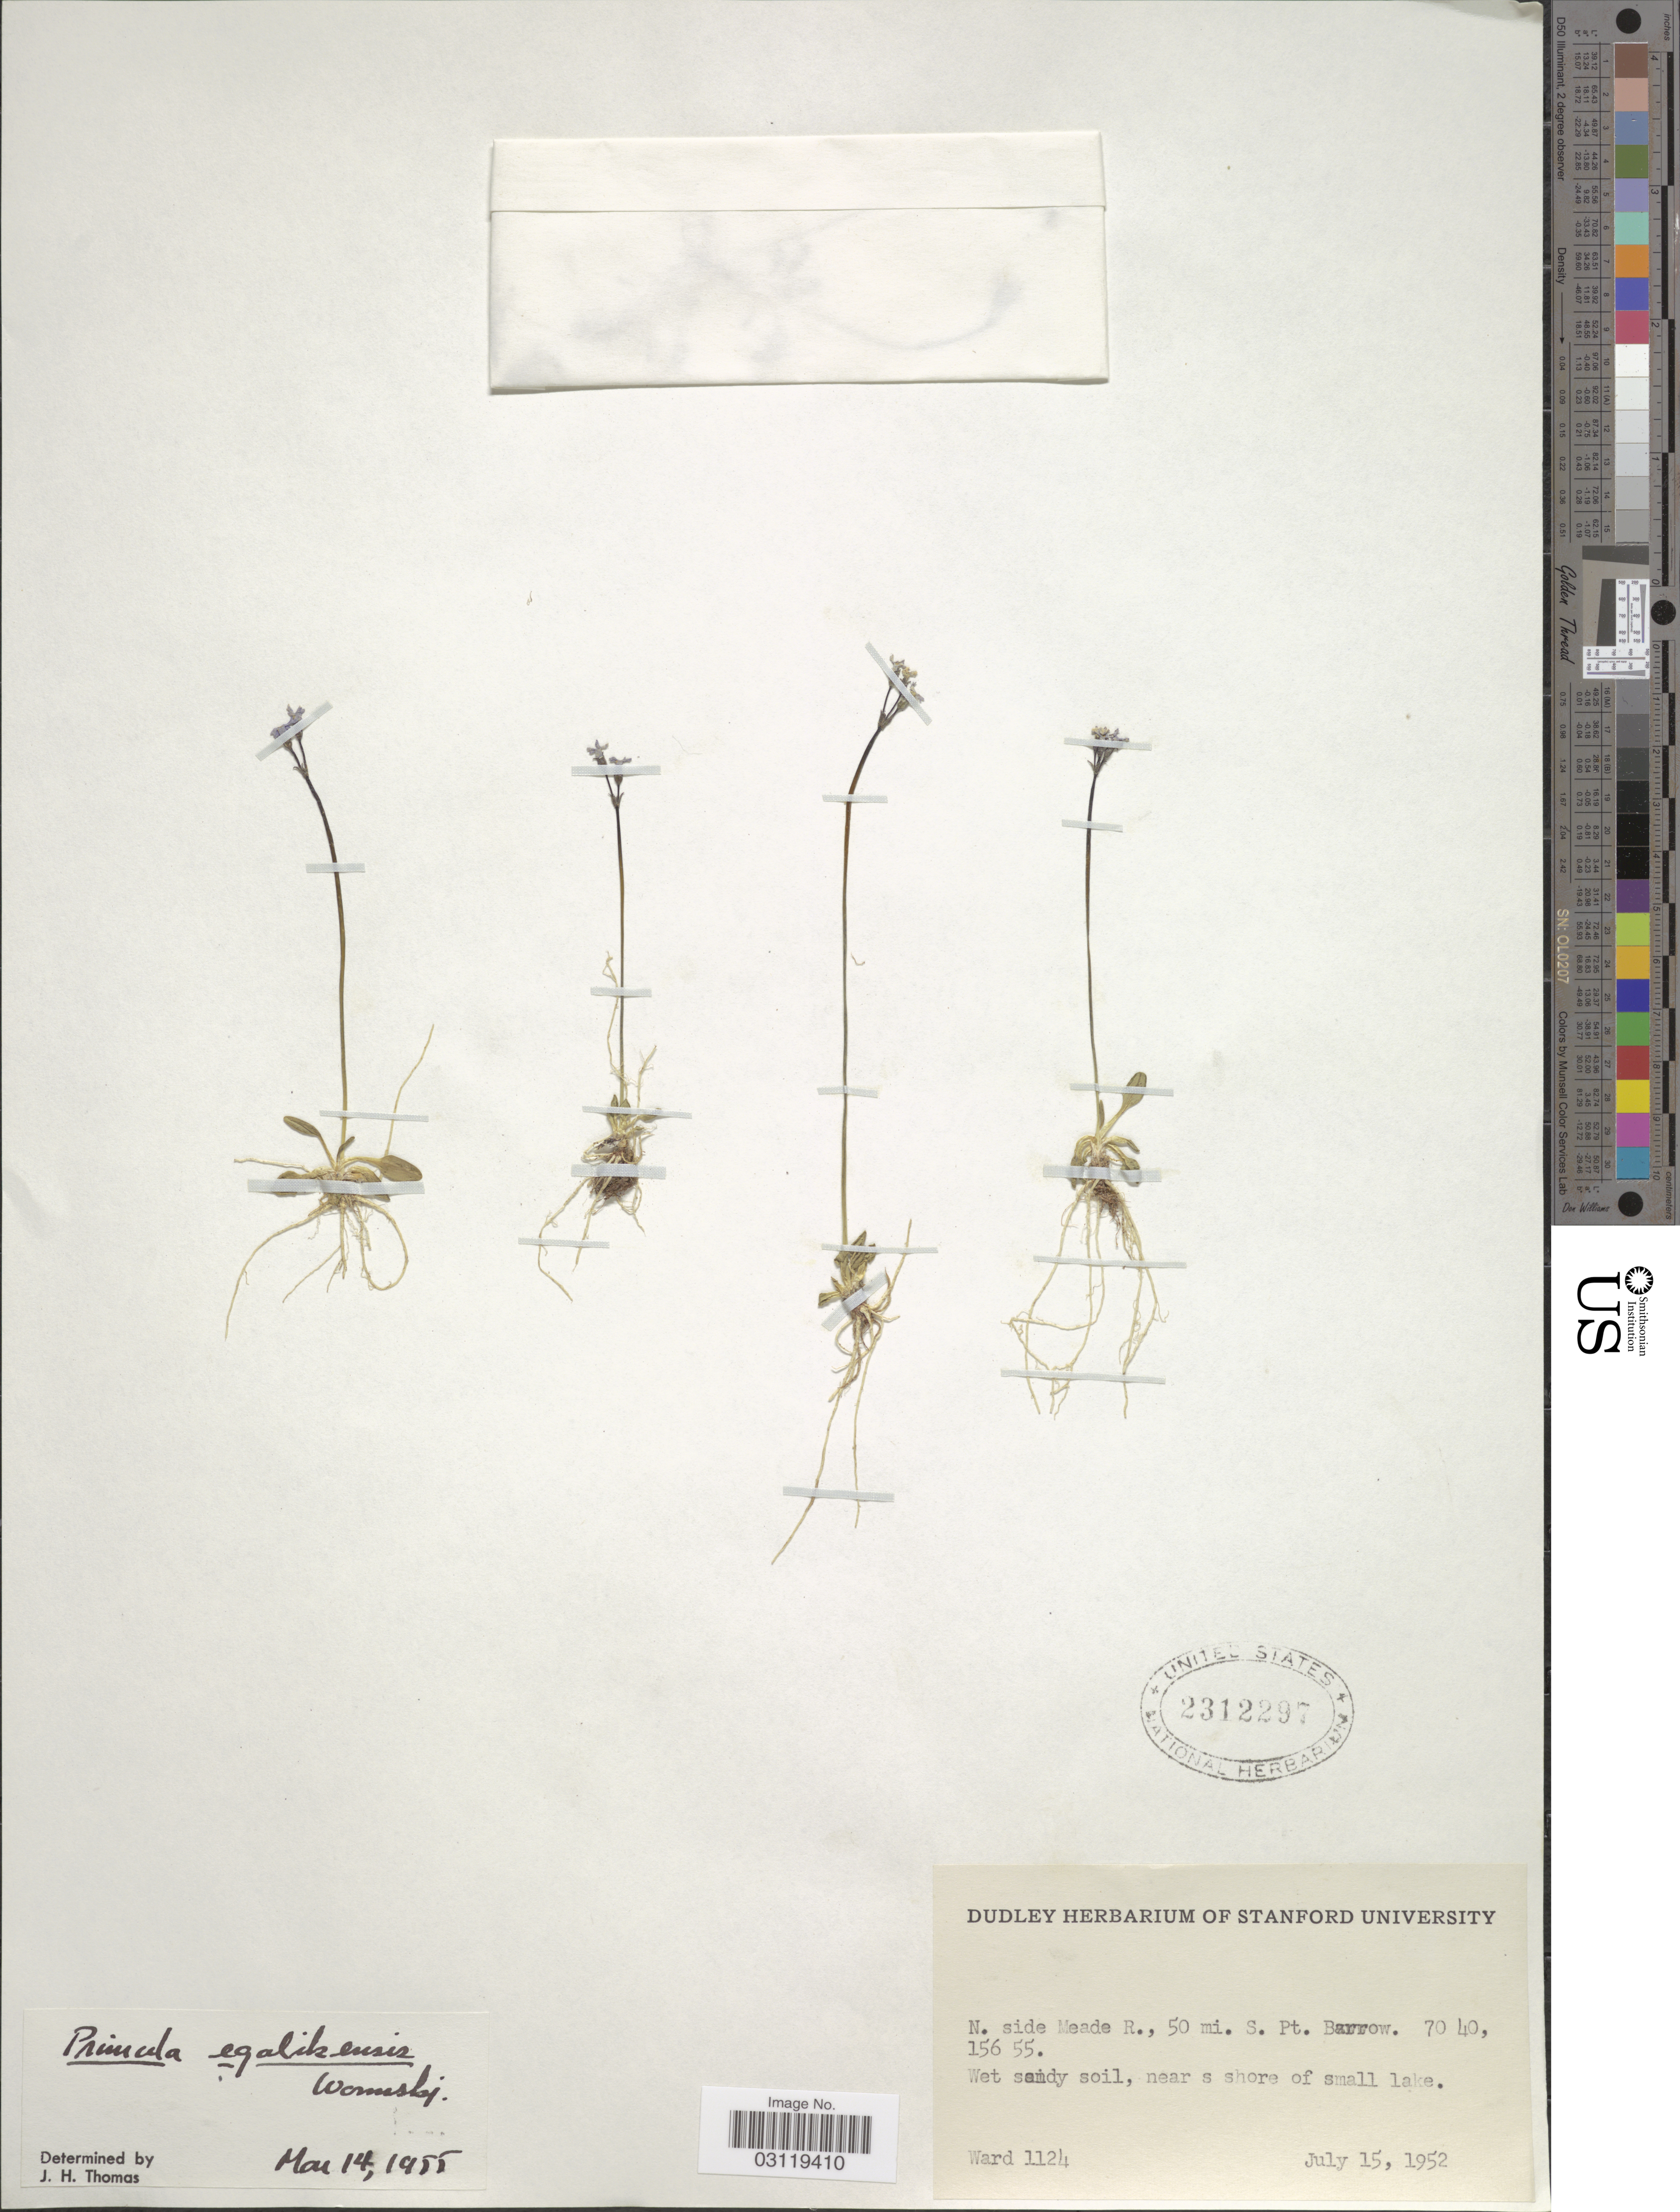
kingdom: Plantae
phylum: Tracheophyta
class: Magnoliopsida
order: Ericales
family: Primulaceae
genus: Primula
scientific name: Primula ellisiae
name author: Pollard & Cockerell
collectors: -- Ward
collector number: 1124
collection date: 1952-07-15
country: United States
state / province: Alaska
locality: N. side Meade R., 50 mi. S. Pt. Barrow.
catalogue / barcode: US 2312297